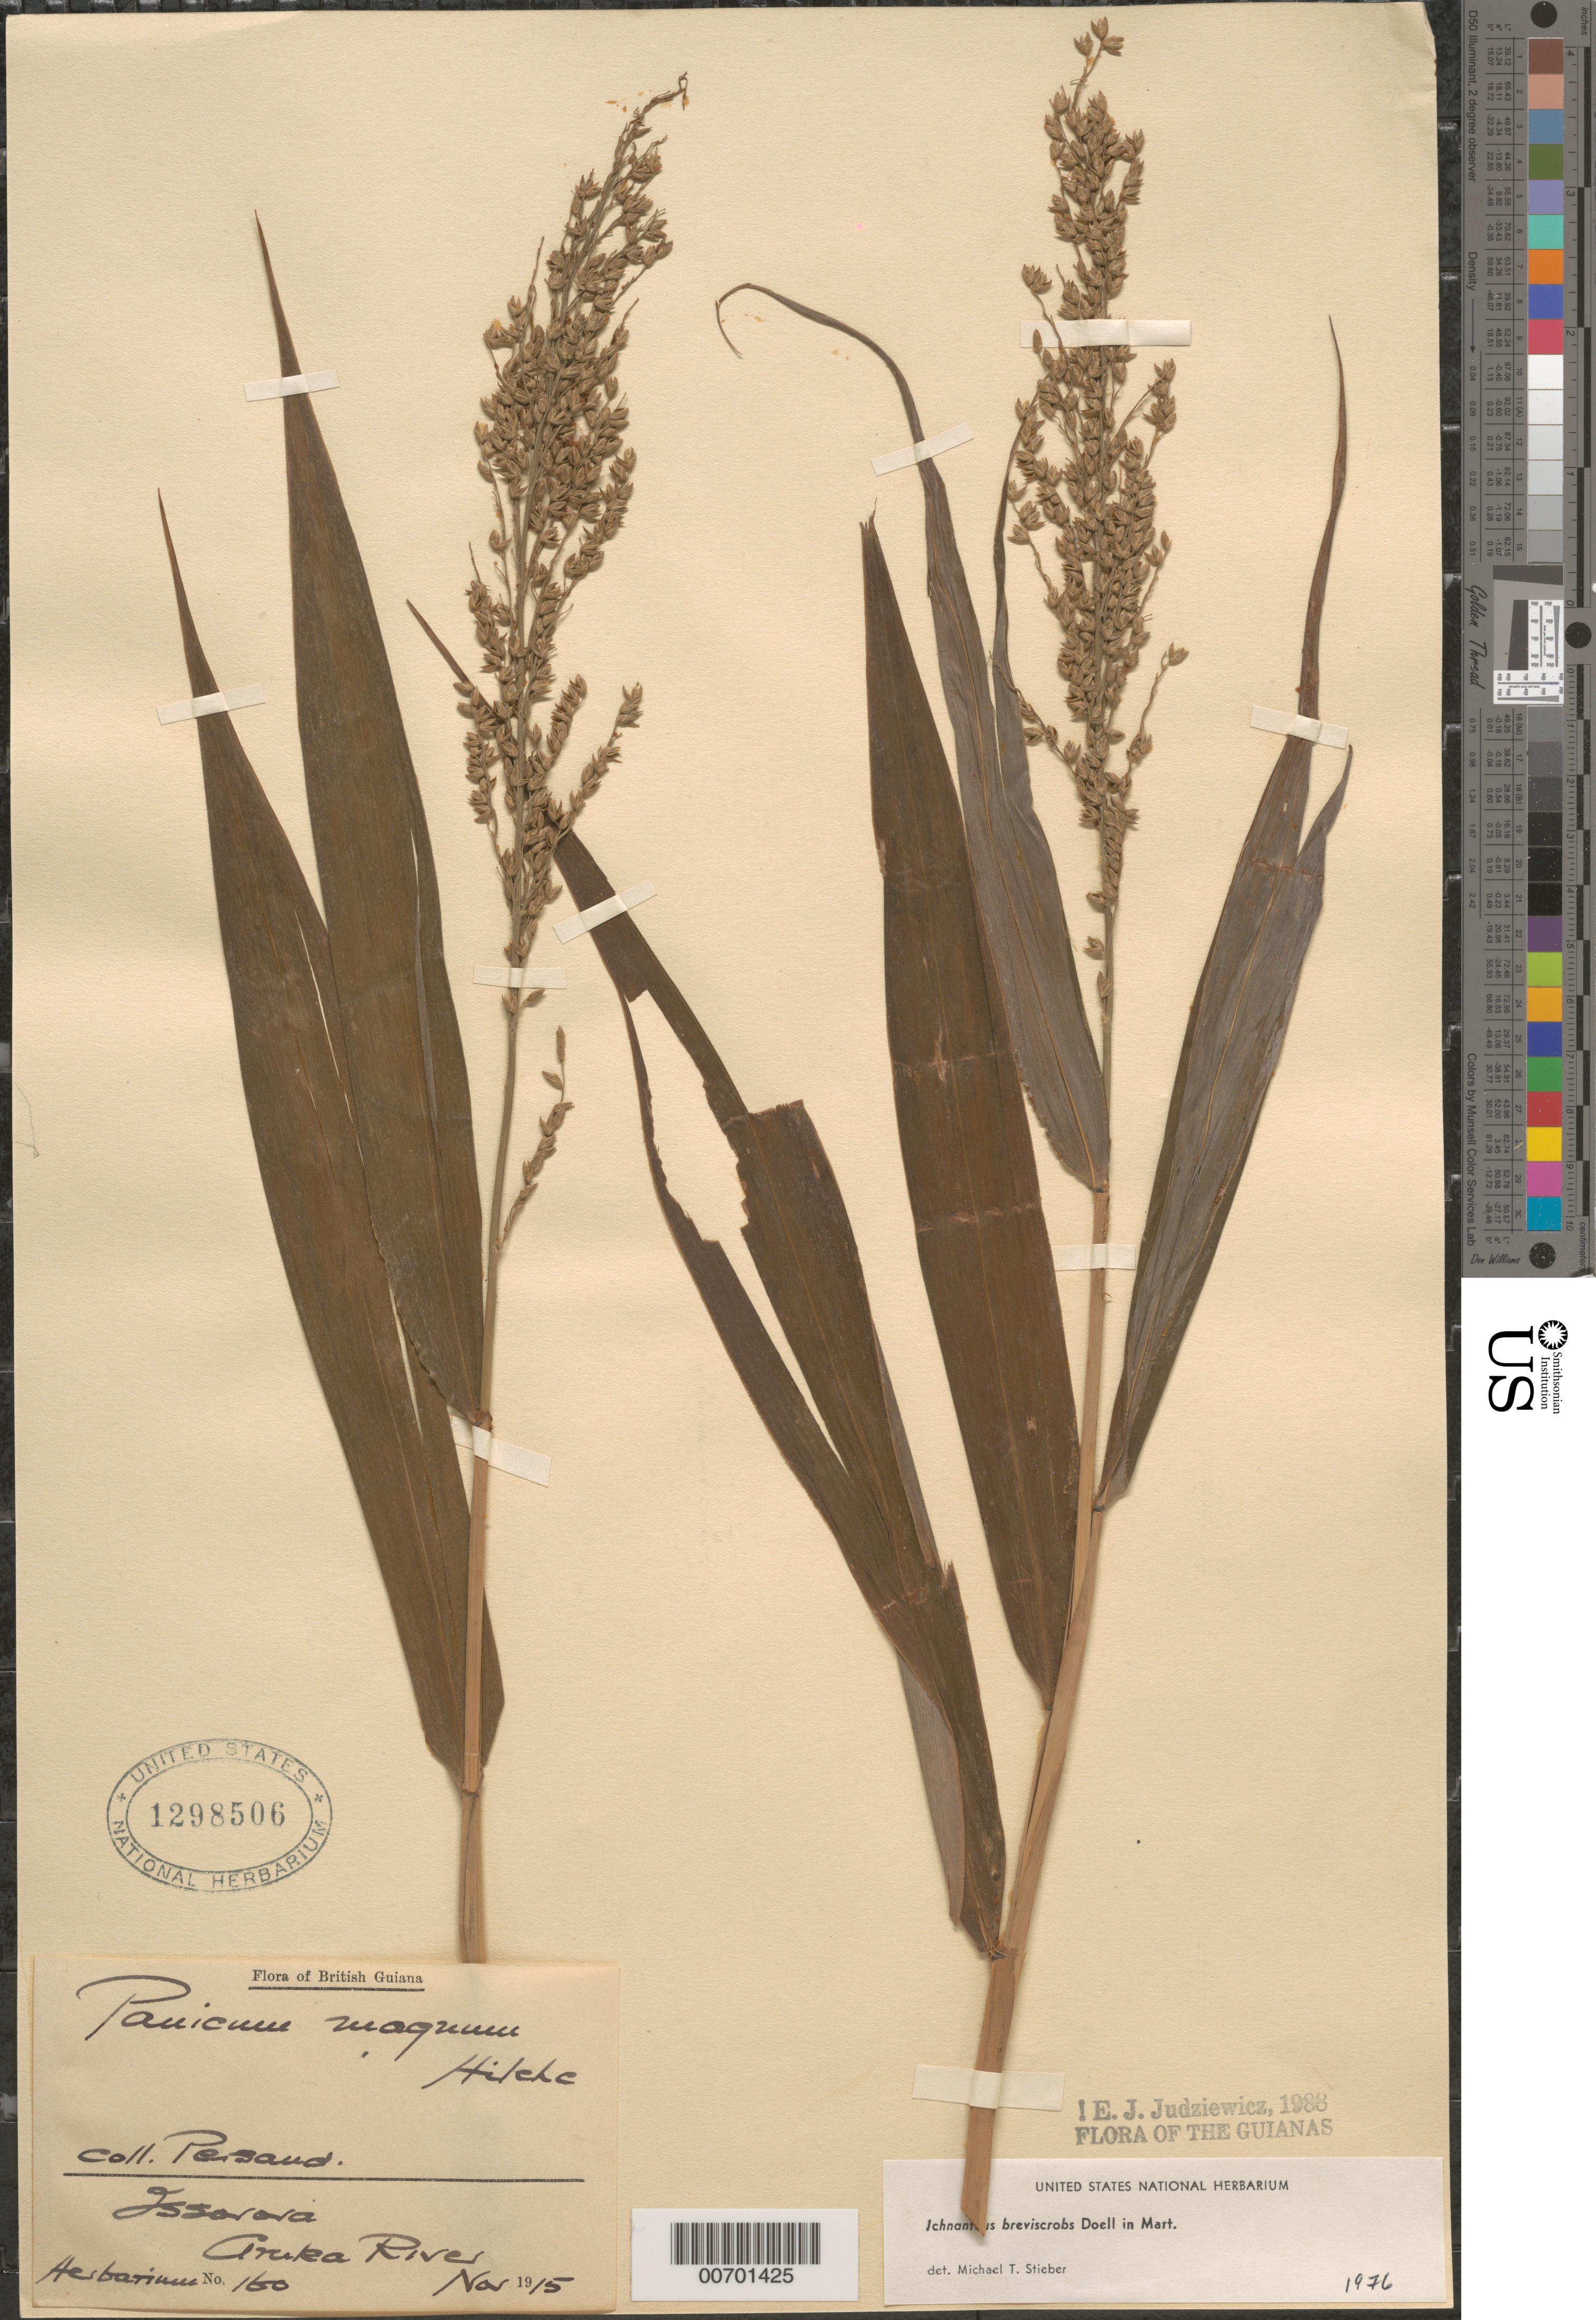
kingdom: Plantae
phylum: Tracheophyta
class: Liliopsida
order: Poales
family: Poaceae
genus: Ichnanthus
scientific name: Ichnanthus breviscrobs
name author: Döll in Mart.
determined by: Judziewicz, E. J.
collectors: A. Persaud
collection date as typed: Nov-15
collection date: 1915-11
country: Guyana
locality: Issororo, Aruka River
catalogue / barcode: US 1298506